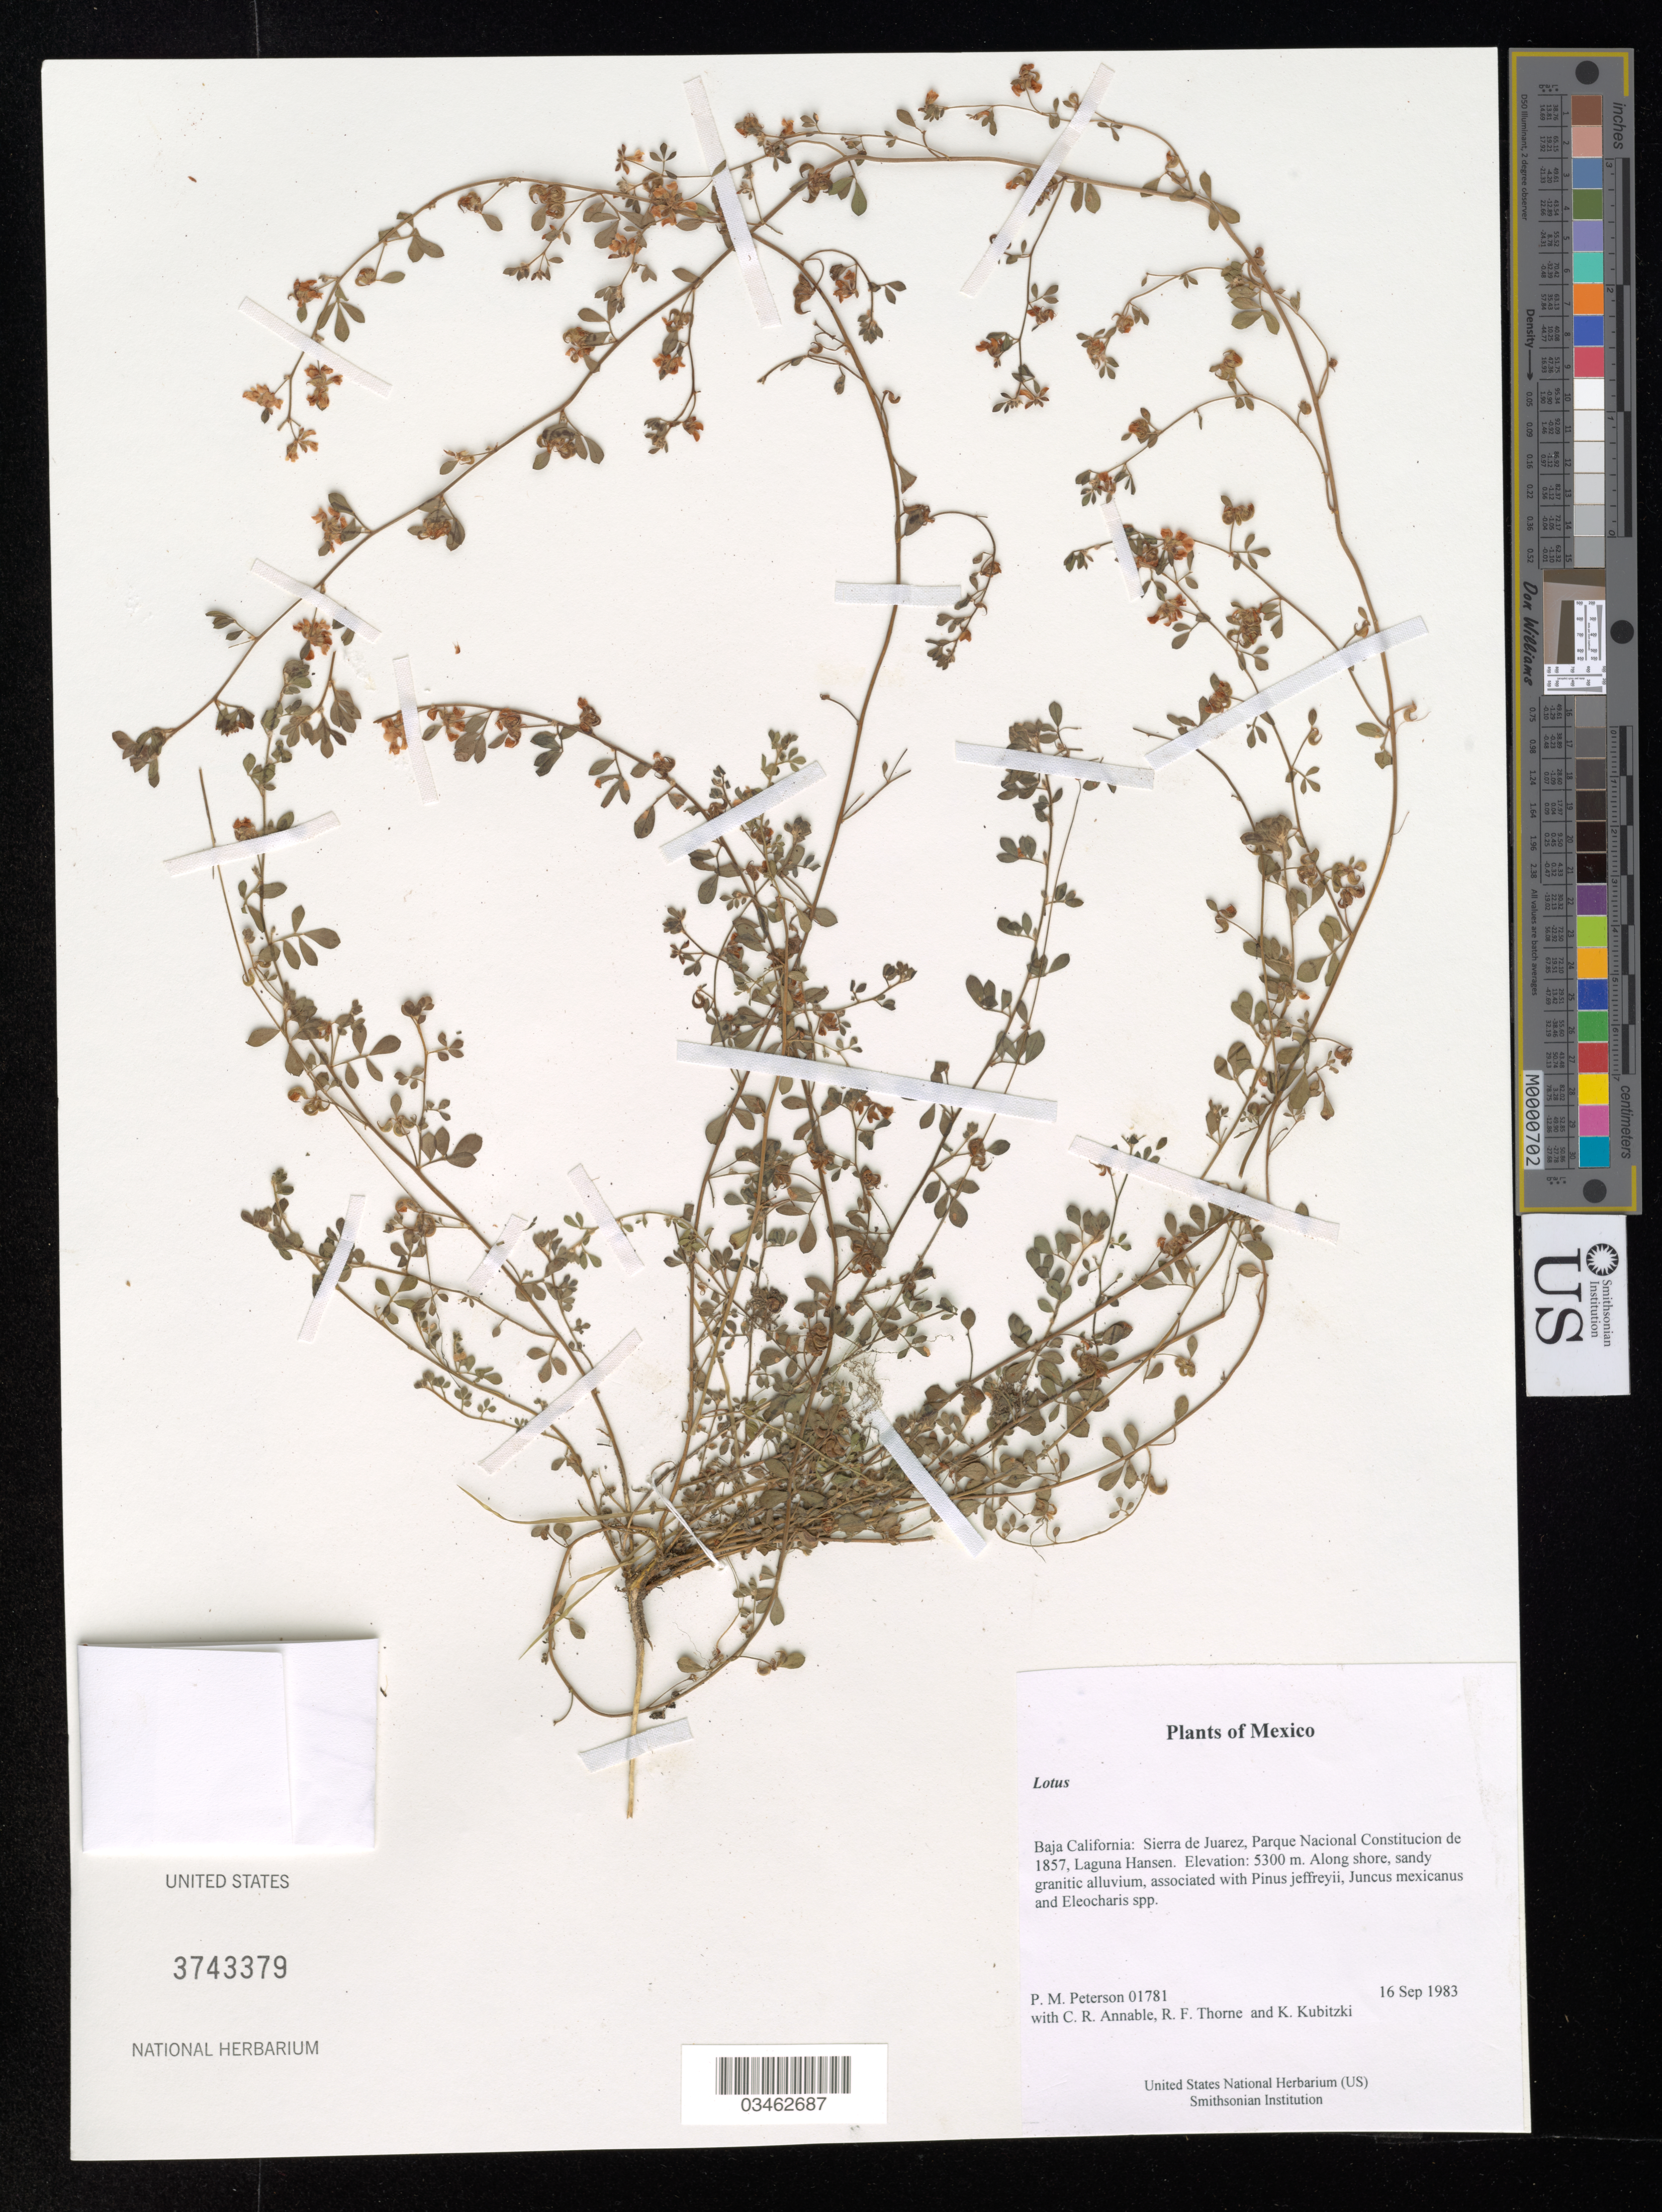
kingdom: Plantae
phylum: Tracheophyta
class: Magnoliopsida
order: Fabales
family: Fabaceae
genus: Lotus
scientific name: Lotus sp.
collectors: P. M. Peterson, C. R. Annable, R. F. Thorne & K. Kubitzki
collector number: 01781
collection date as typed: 16 Sep 1983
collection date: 1983-09-16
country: Mexico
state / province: Baja California Norte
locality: Sierra de Juarez, Parque Nacional Constitucion de 1857, Laguna Hansen.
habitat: Along shore, sandy granitic alluvium, associated with Pinus jeffreyii, Juncus mexicanus and Eleocharis spp.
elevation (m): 5300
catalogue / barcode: US 3743379